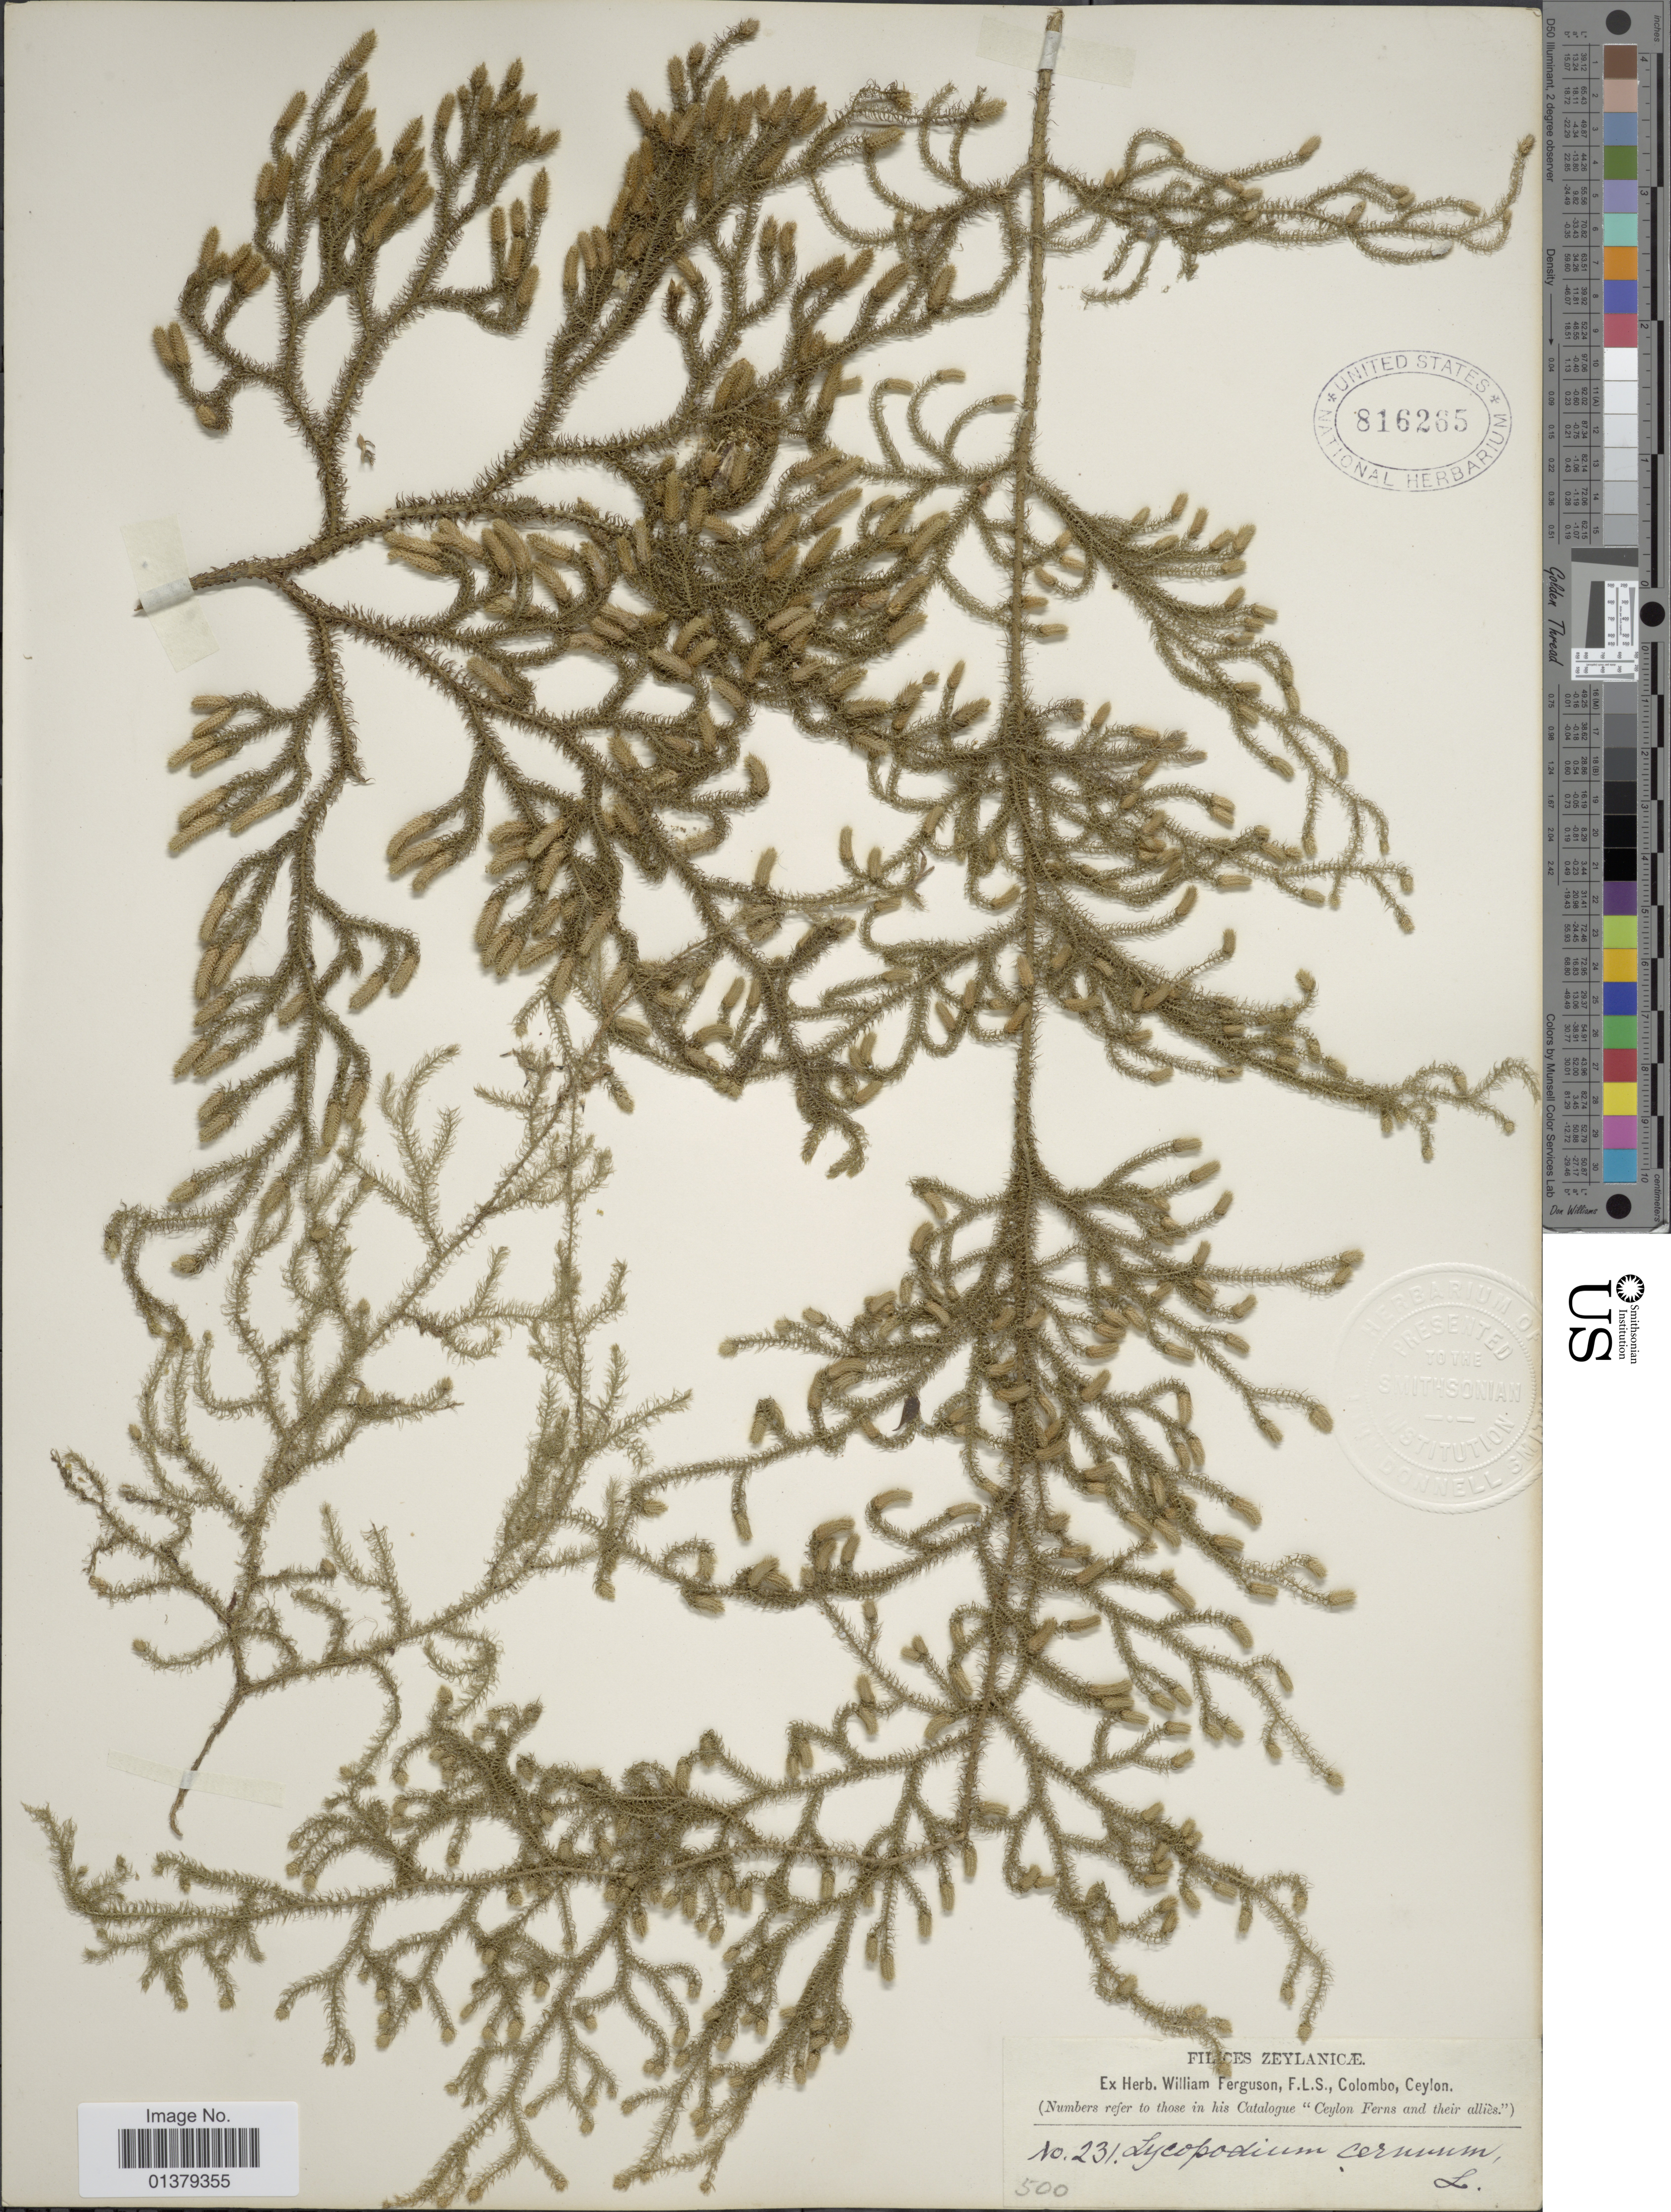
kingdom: Plantae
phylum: Tracheophyta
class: Lycopodiopsida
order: Lycopodiales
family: Lycopodiaceae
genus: Palhinhaea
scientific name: Palhinhaea cernua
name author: (L.) Vasc. & Franco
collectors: ex herb. W. Ferguson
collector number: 231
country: Sri Lanka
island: Ceylon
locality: Filices Zeylanicæ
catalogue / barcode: US 816265